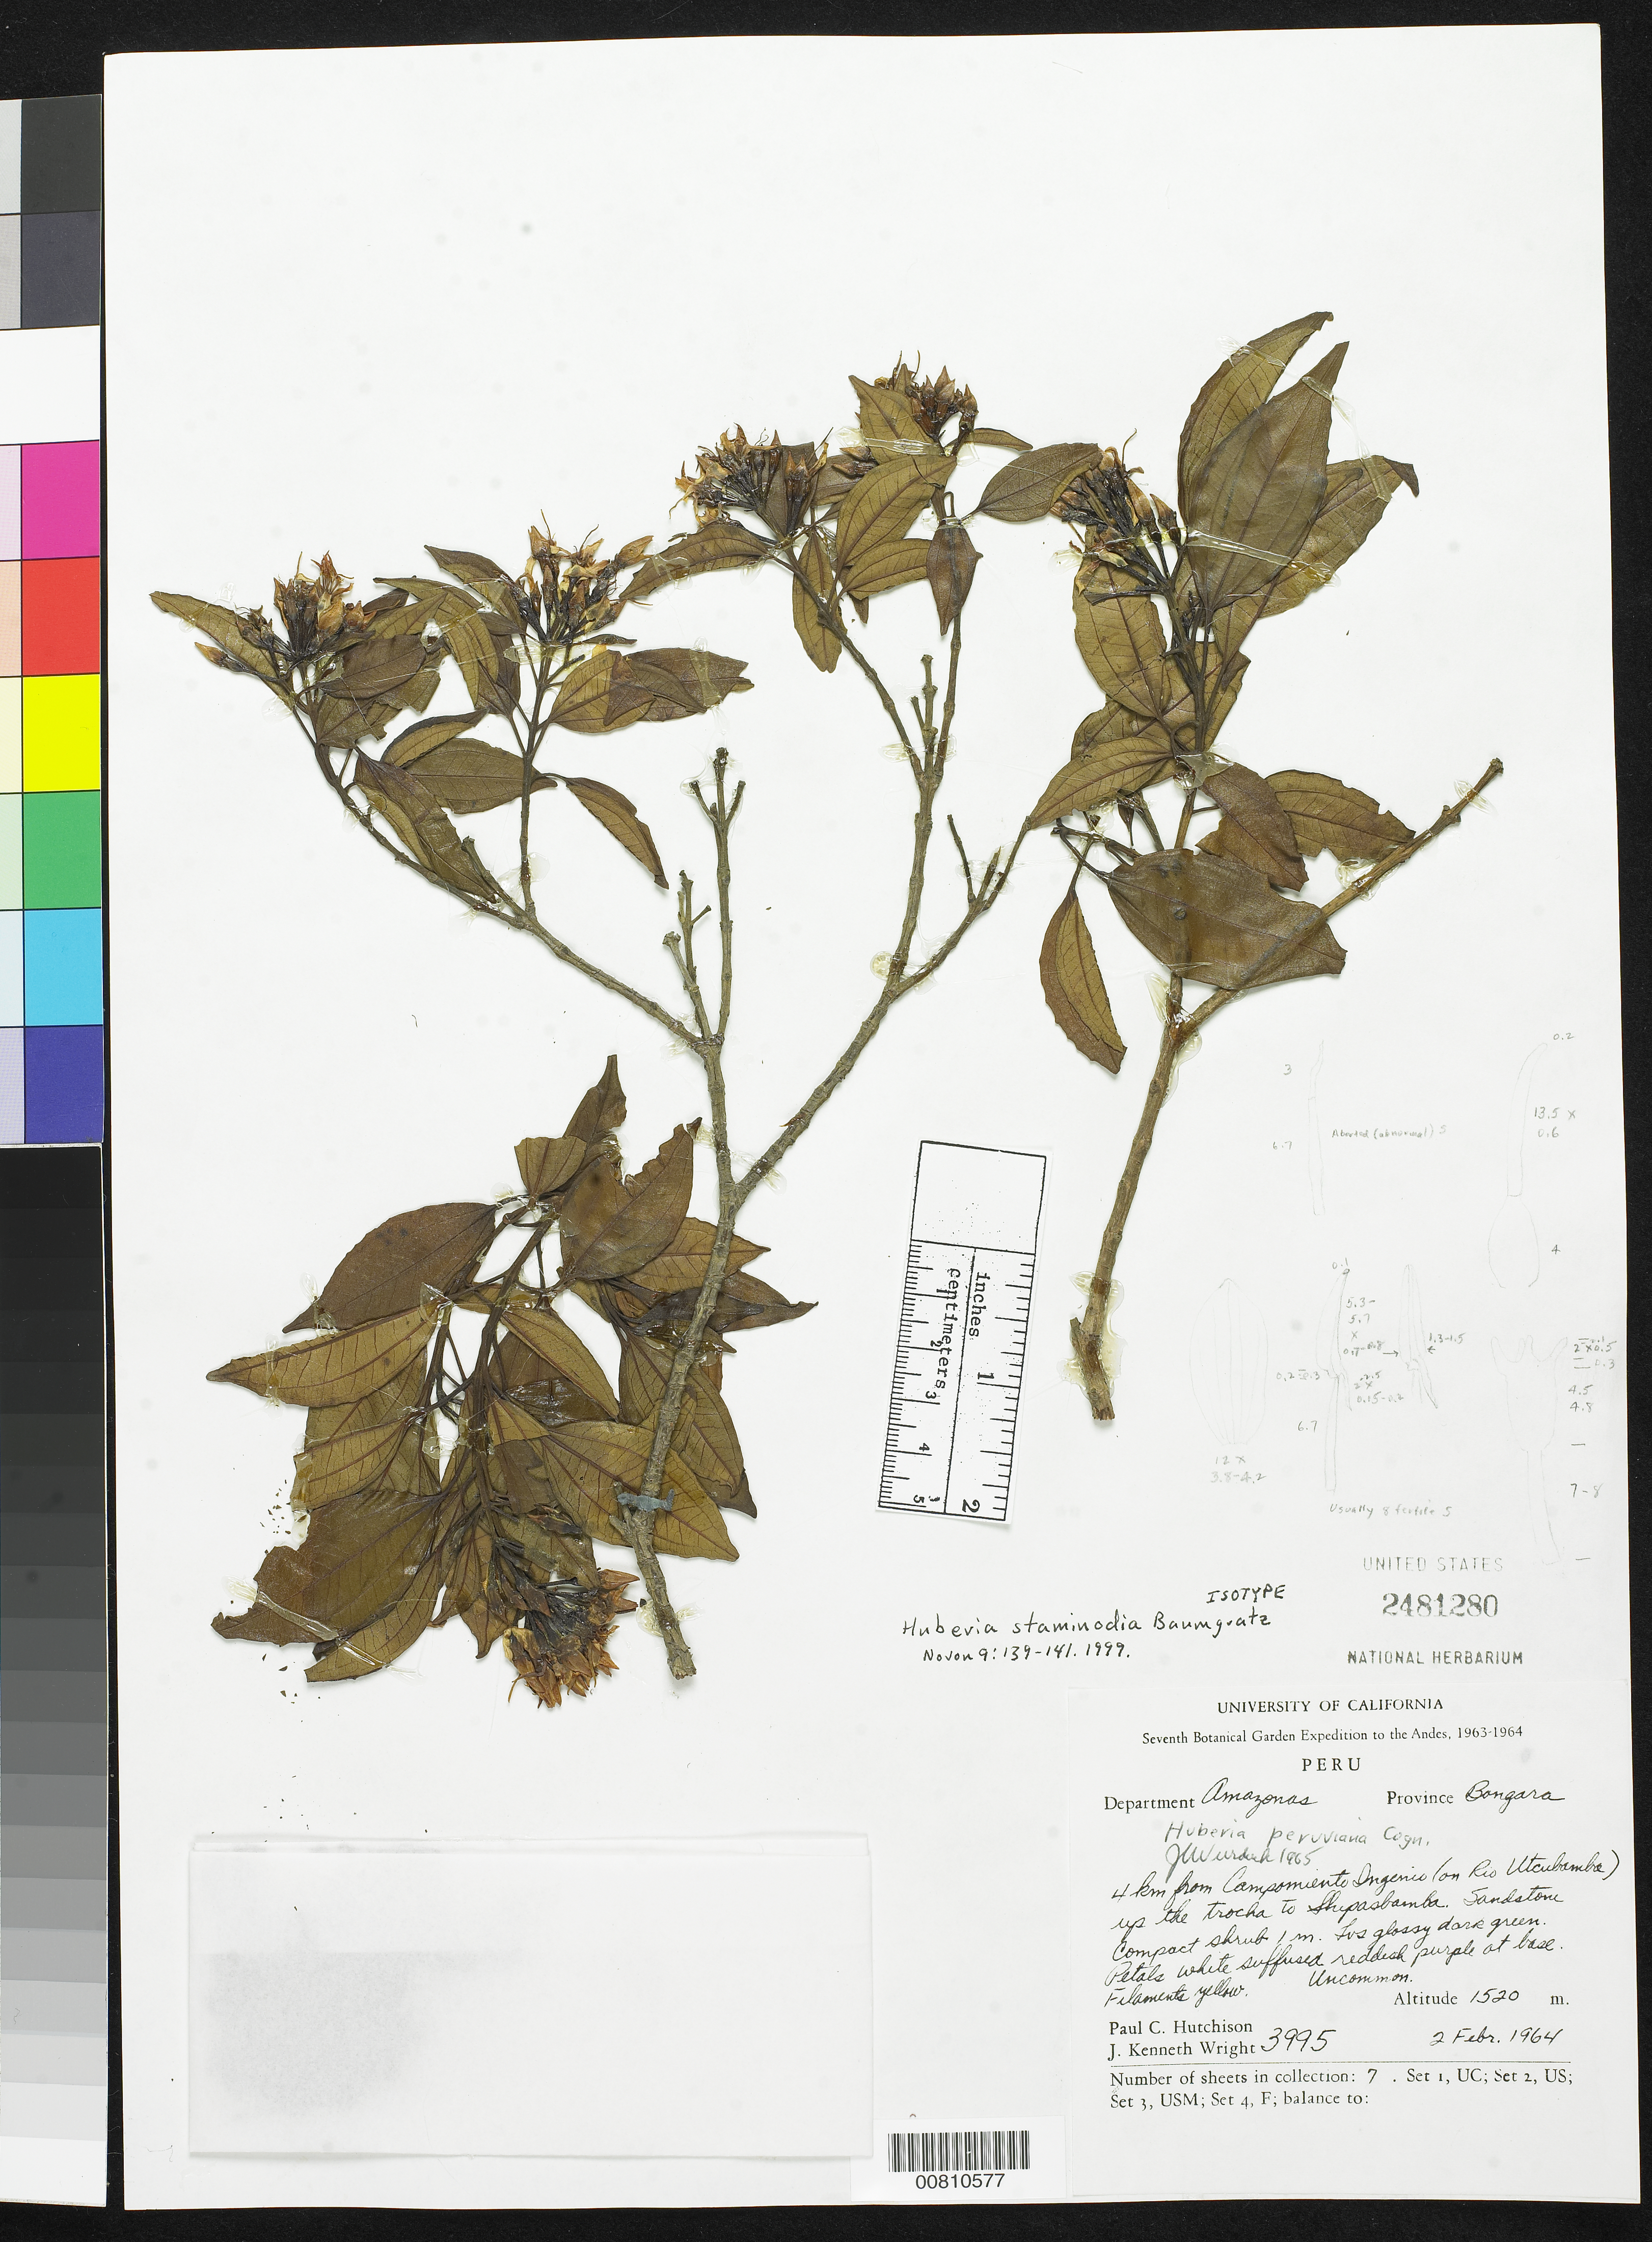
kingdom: Plantae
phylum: Tracheophyta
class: Magnoliopsida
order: Myrtales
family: Melastomataceae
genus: Huberia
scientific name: Huberia staminodia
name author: Baumgratz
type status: Isotype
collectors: P. C. Hutchison & J. K. Wright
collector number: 3995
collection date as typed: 02 Feb 1964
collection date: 1964-02-02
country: Peru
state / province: Amazonas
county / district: Bongará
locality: Dept. Amazonas, Prov. Bangara. 4 km from Campomiento Ingenio (on Rio Utcubamba) up the trocha to Shipasbamba.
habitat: Sandstone.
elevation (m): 1520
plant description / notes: Holotype at NY.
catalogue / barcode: US 2481280